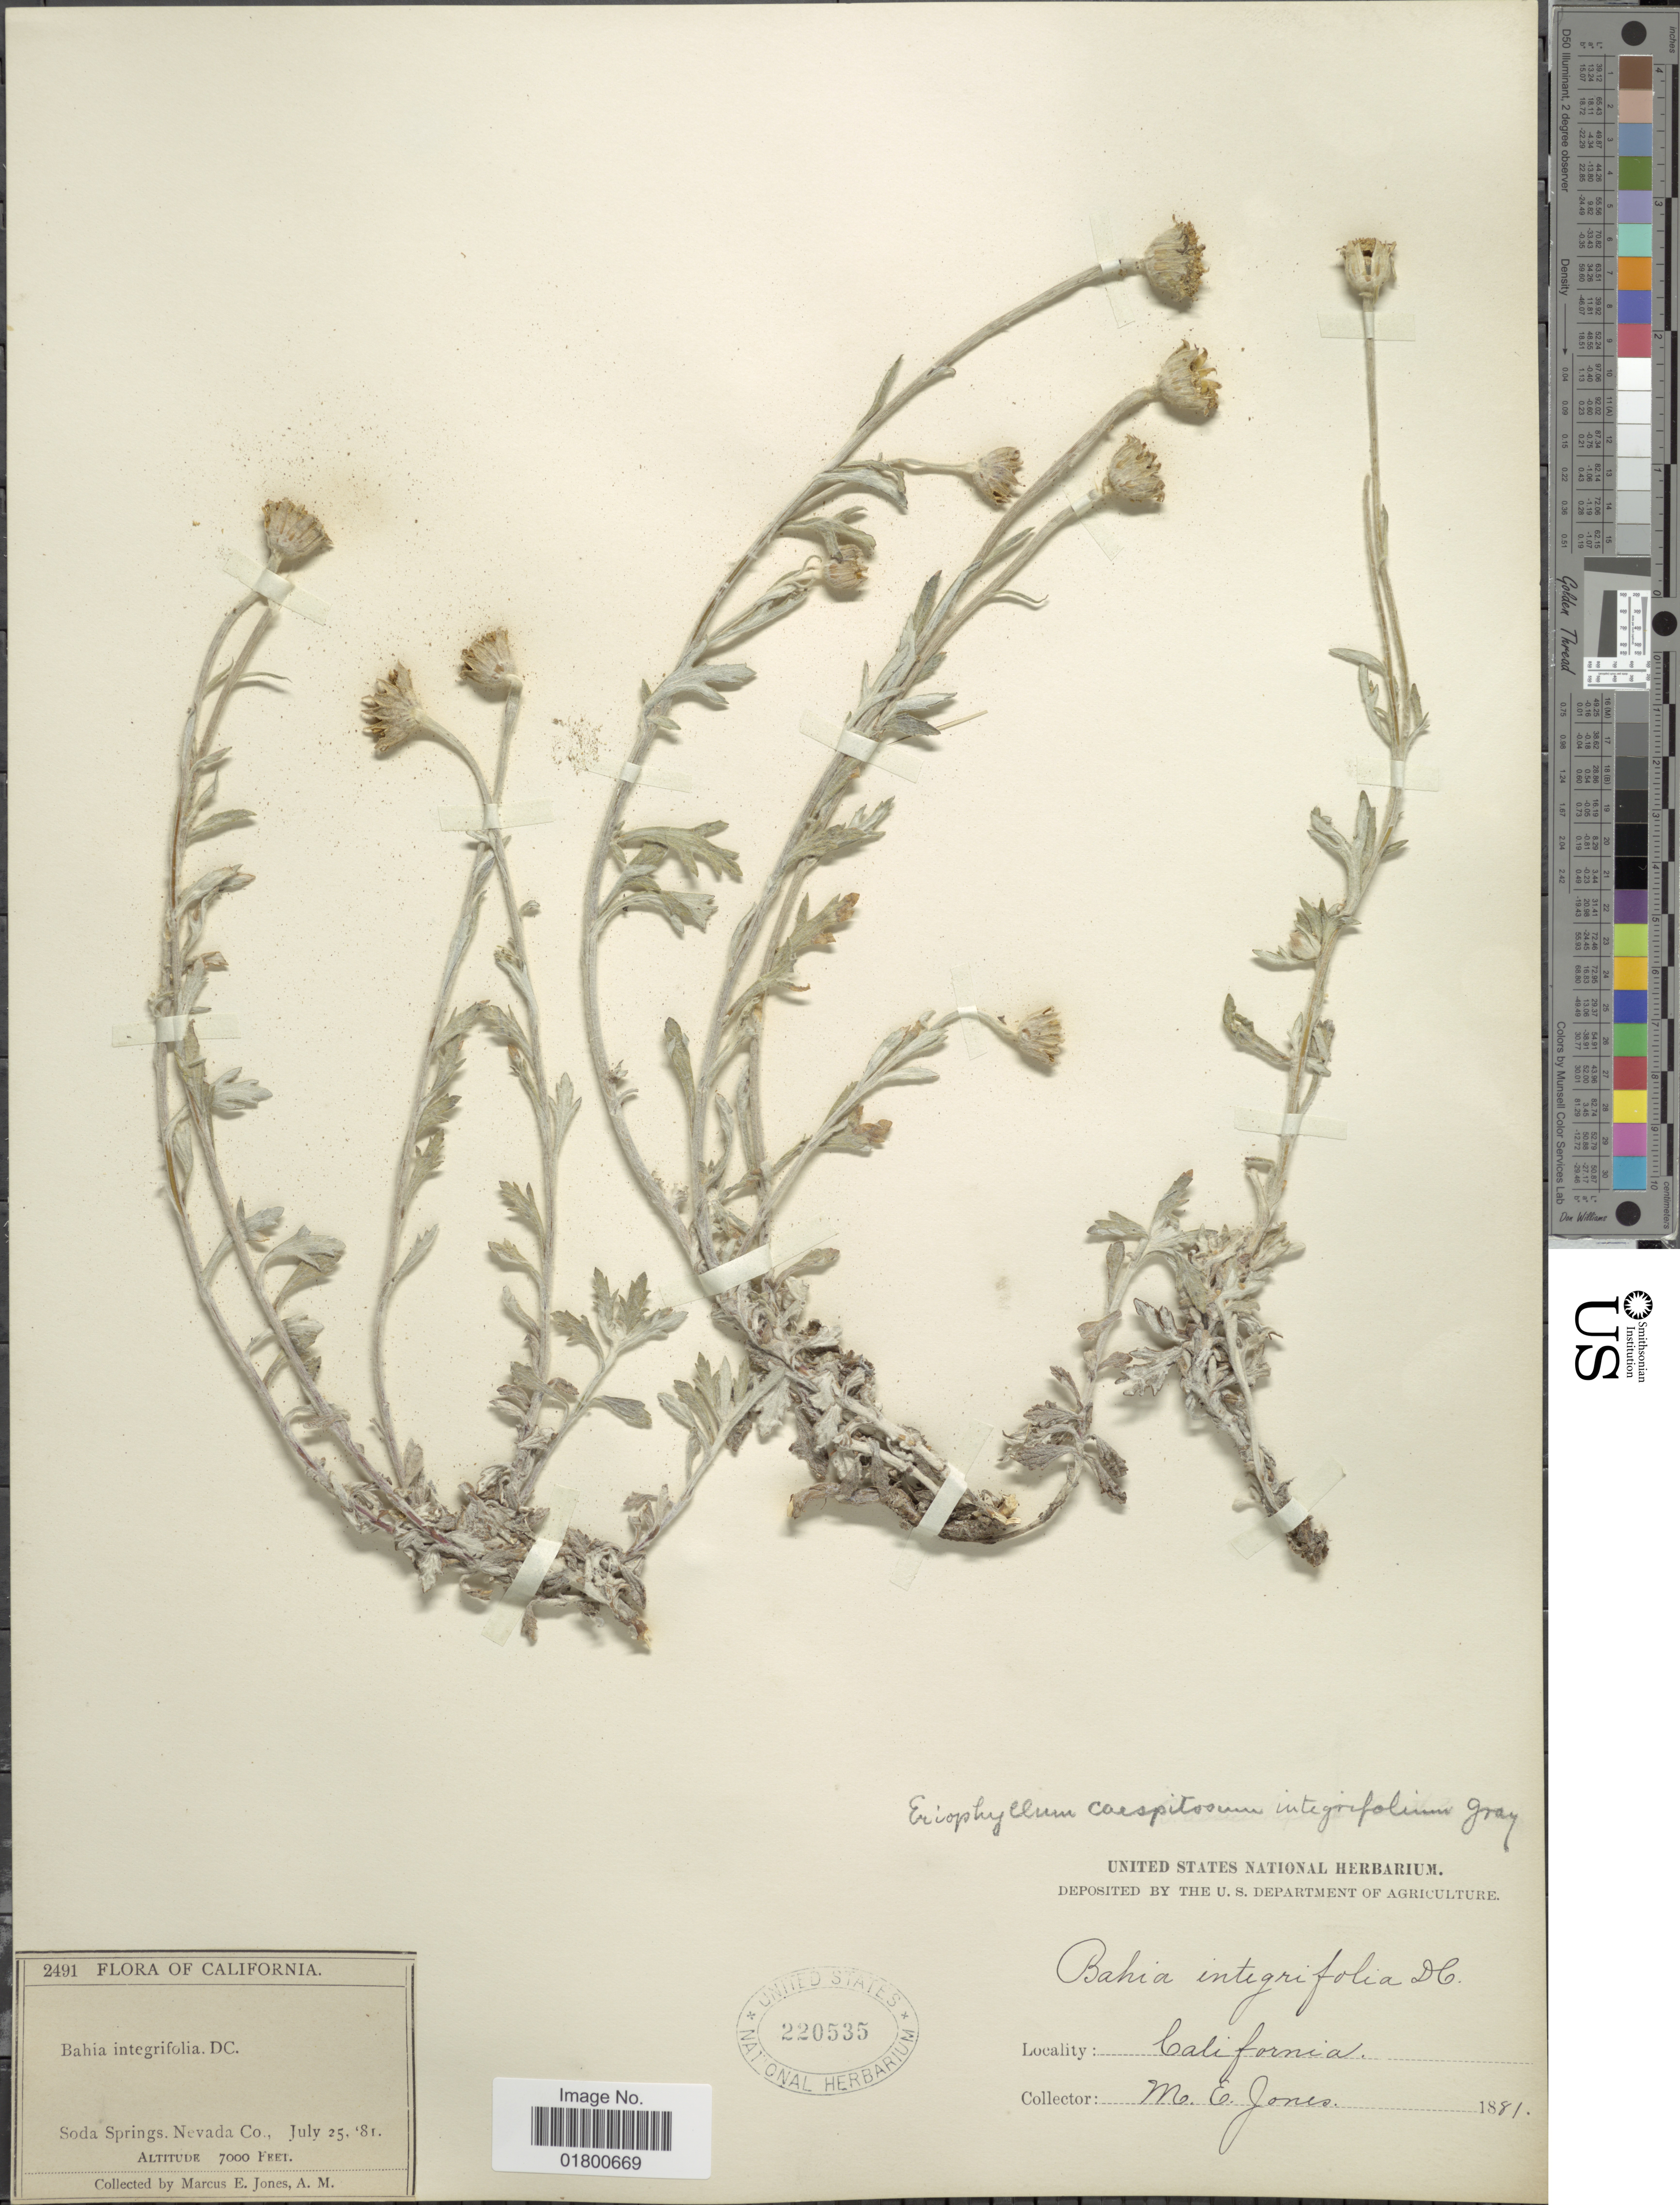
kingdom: Plantae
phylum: Tracheophyta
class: Magnoliopsida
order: Asterales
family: Asteraceae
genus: Eriophyllum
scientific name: Eriophyllum watsonii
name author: A. Gray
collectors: M. E. Jones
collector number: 2491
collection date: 1881-07-24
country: United States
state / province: California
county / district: Nevada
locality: Soda Springs, Nevada Co.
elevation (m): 2134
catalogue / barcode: US 220535